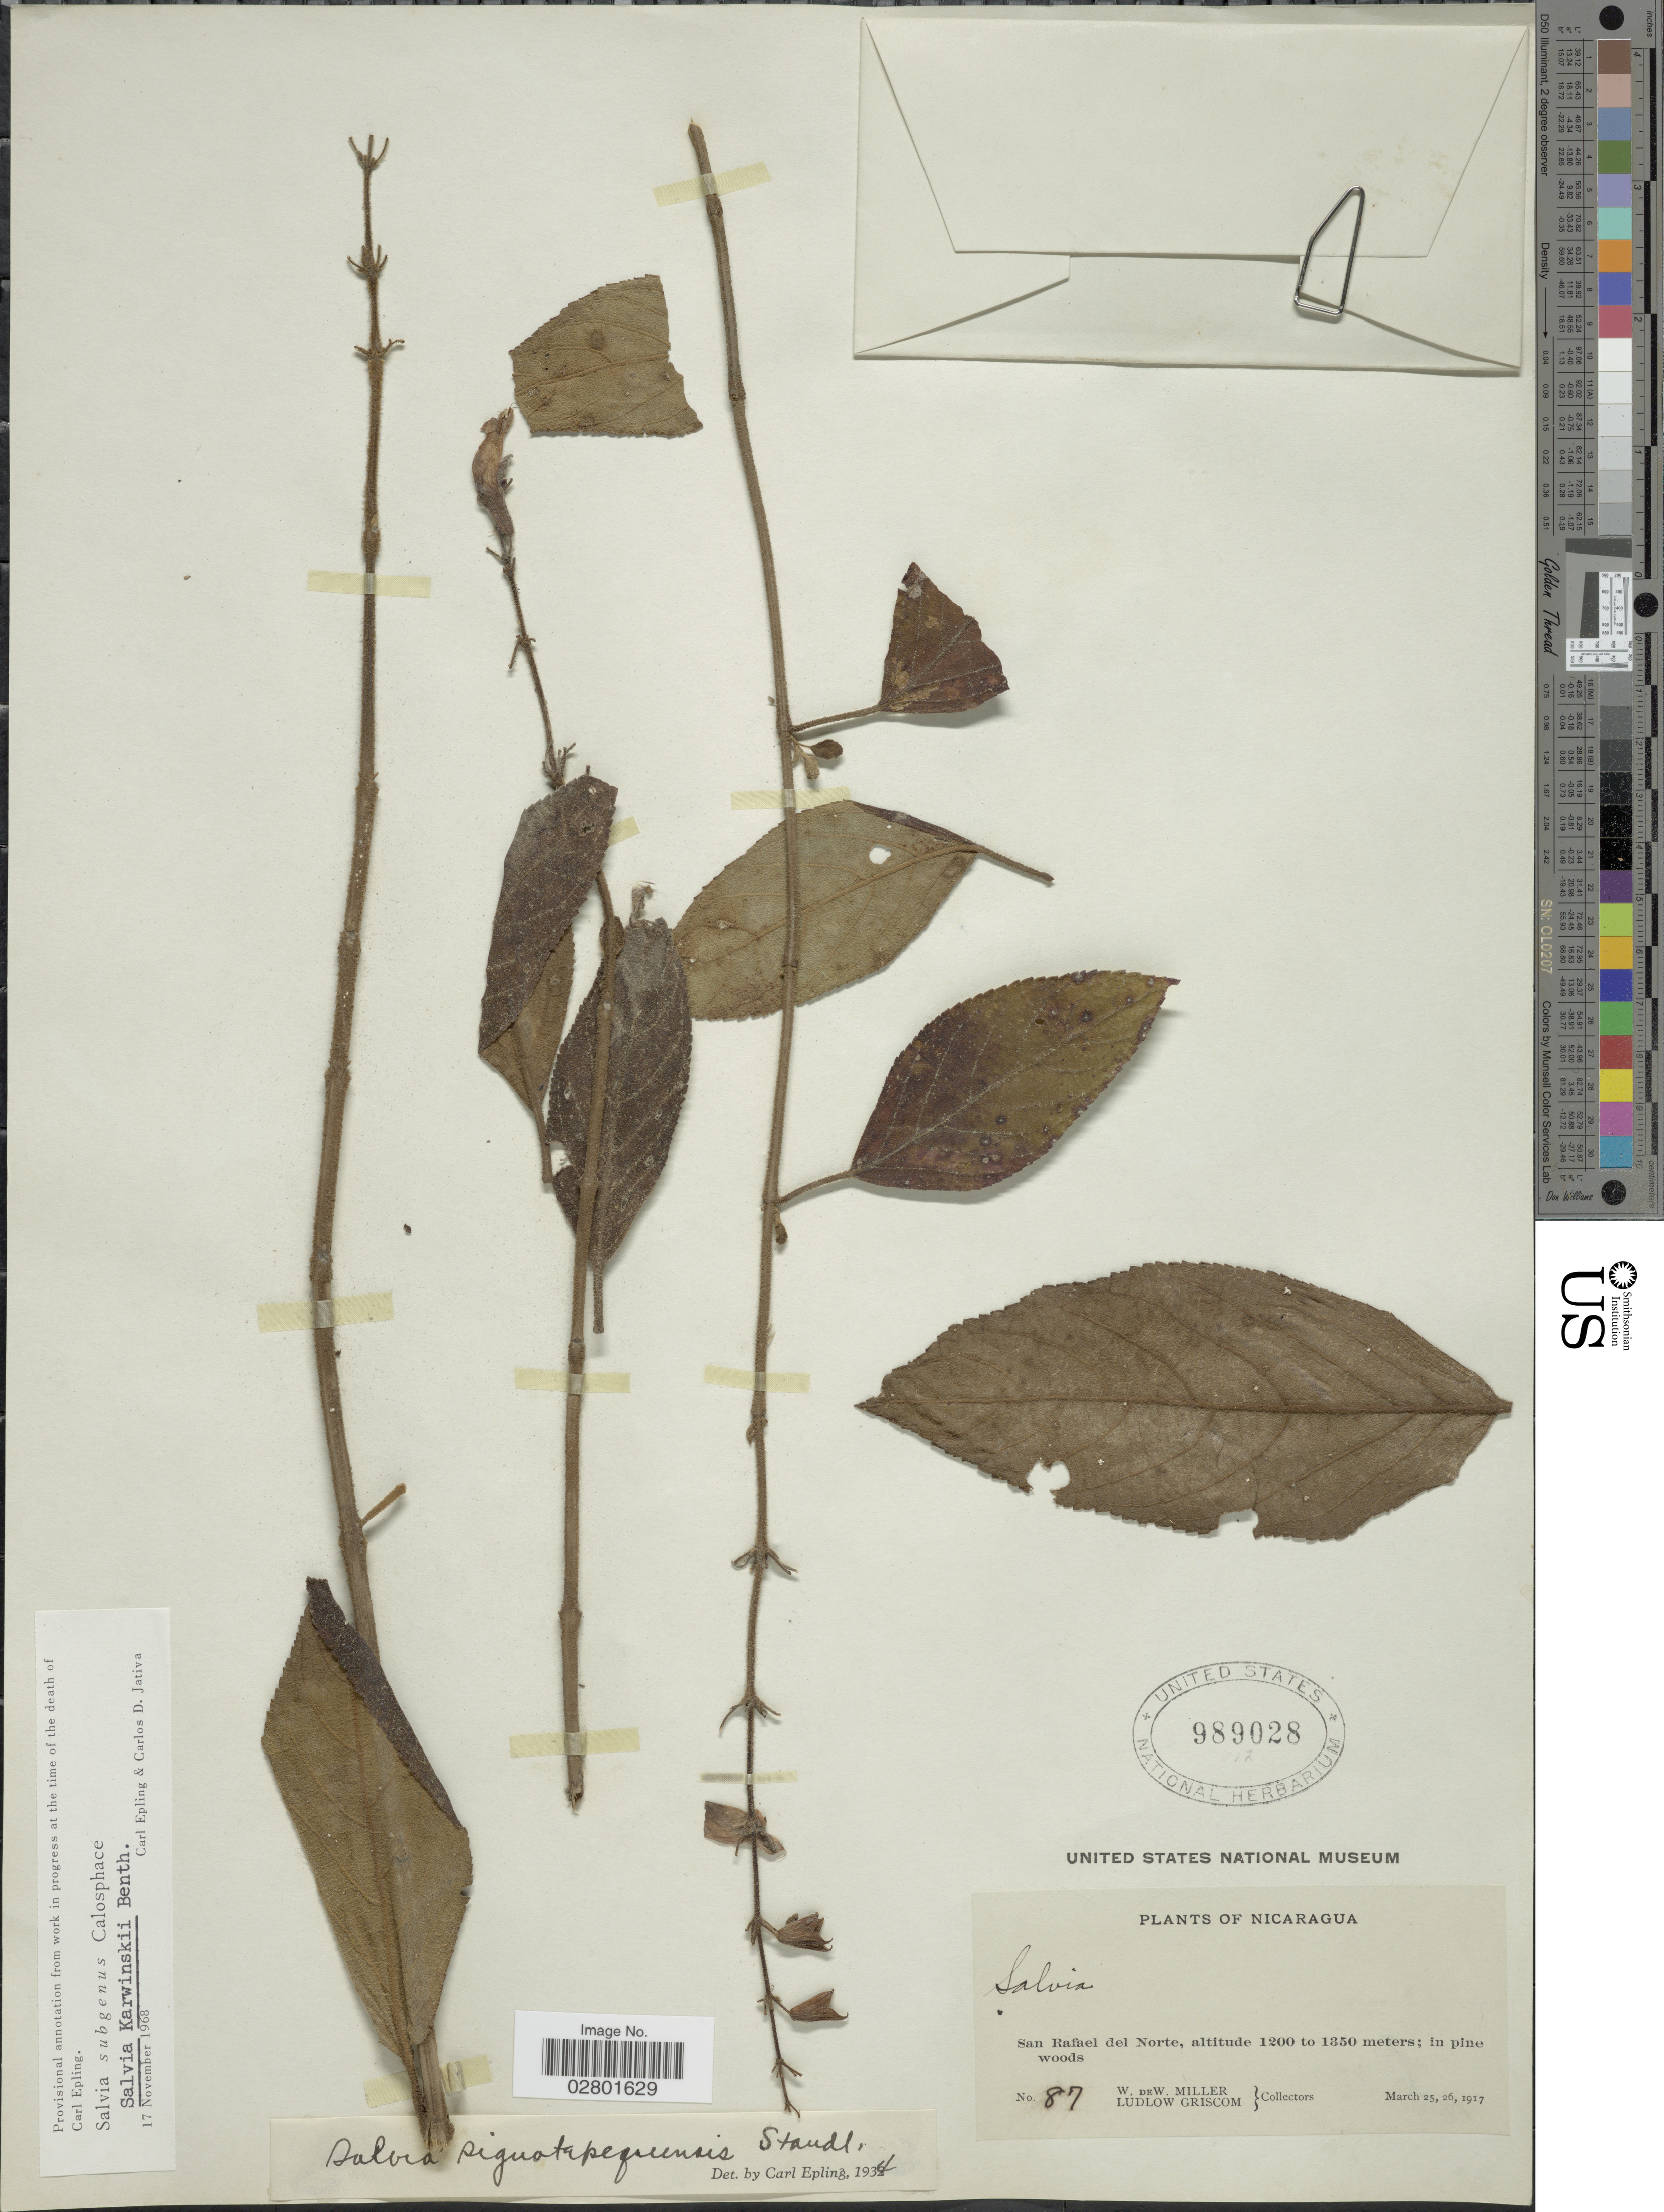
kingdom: Plantae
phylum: Tracheophyta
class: Magnoliopsida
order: Lamiales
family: Lamiaceae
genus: Salvia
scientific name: Salvia karwinskii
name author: Benth.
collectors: W. W. Miller & L. Griscom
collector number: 87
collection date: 1917-03-25/1917-03-26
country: Nicaragua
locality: San Rafael del Norte.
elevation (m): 1200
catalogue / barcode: US 989028